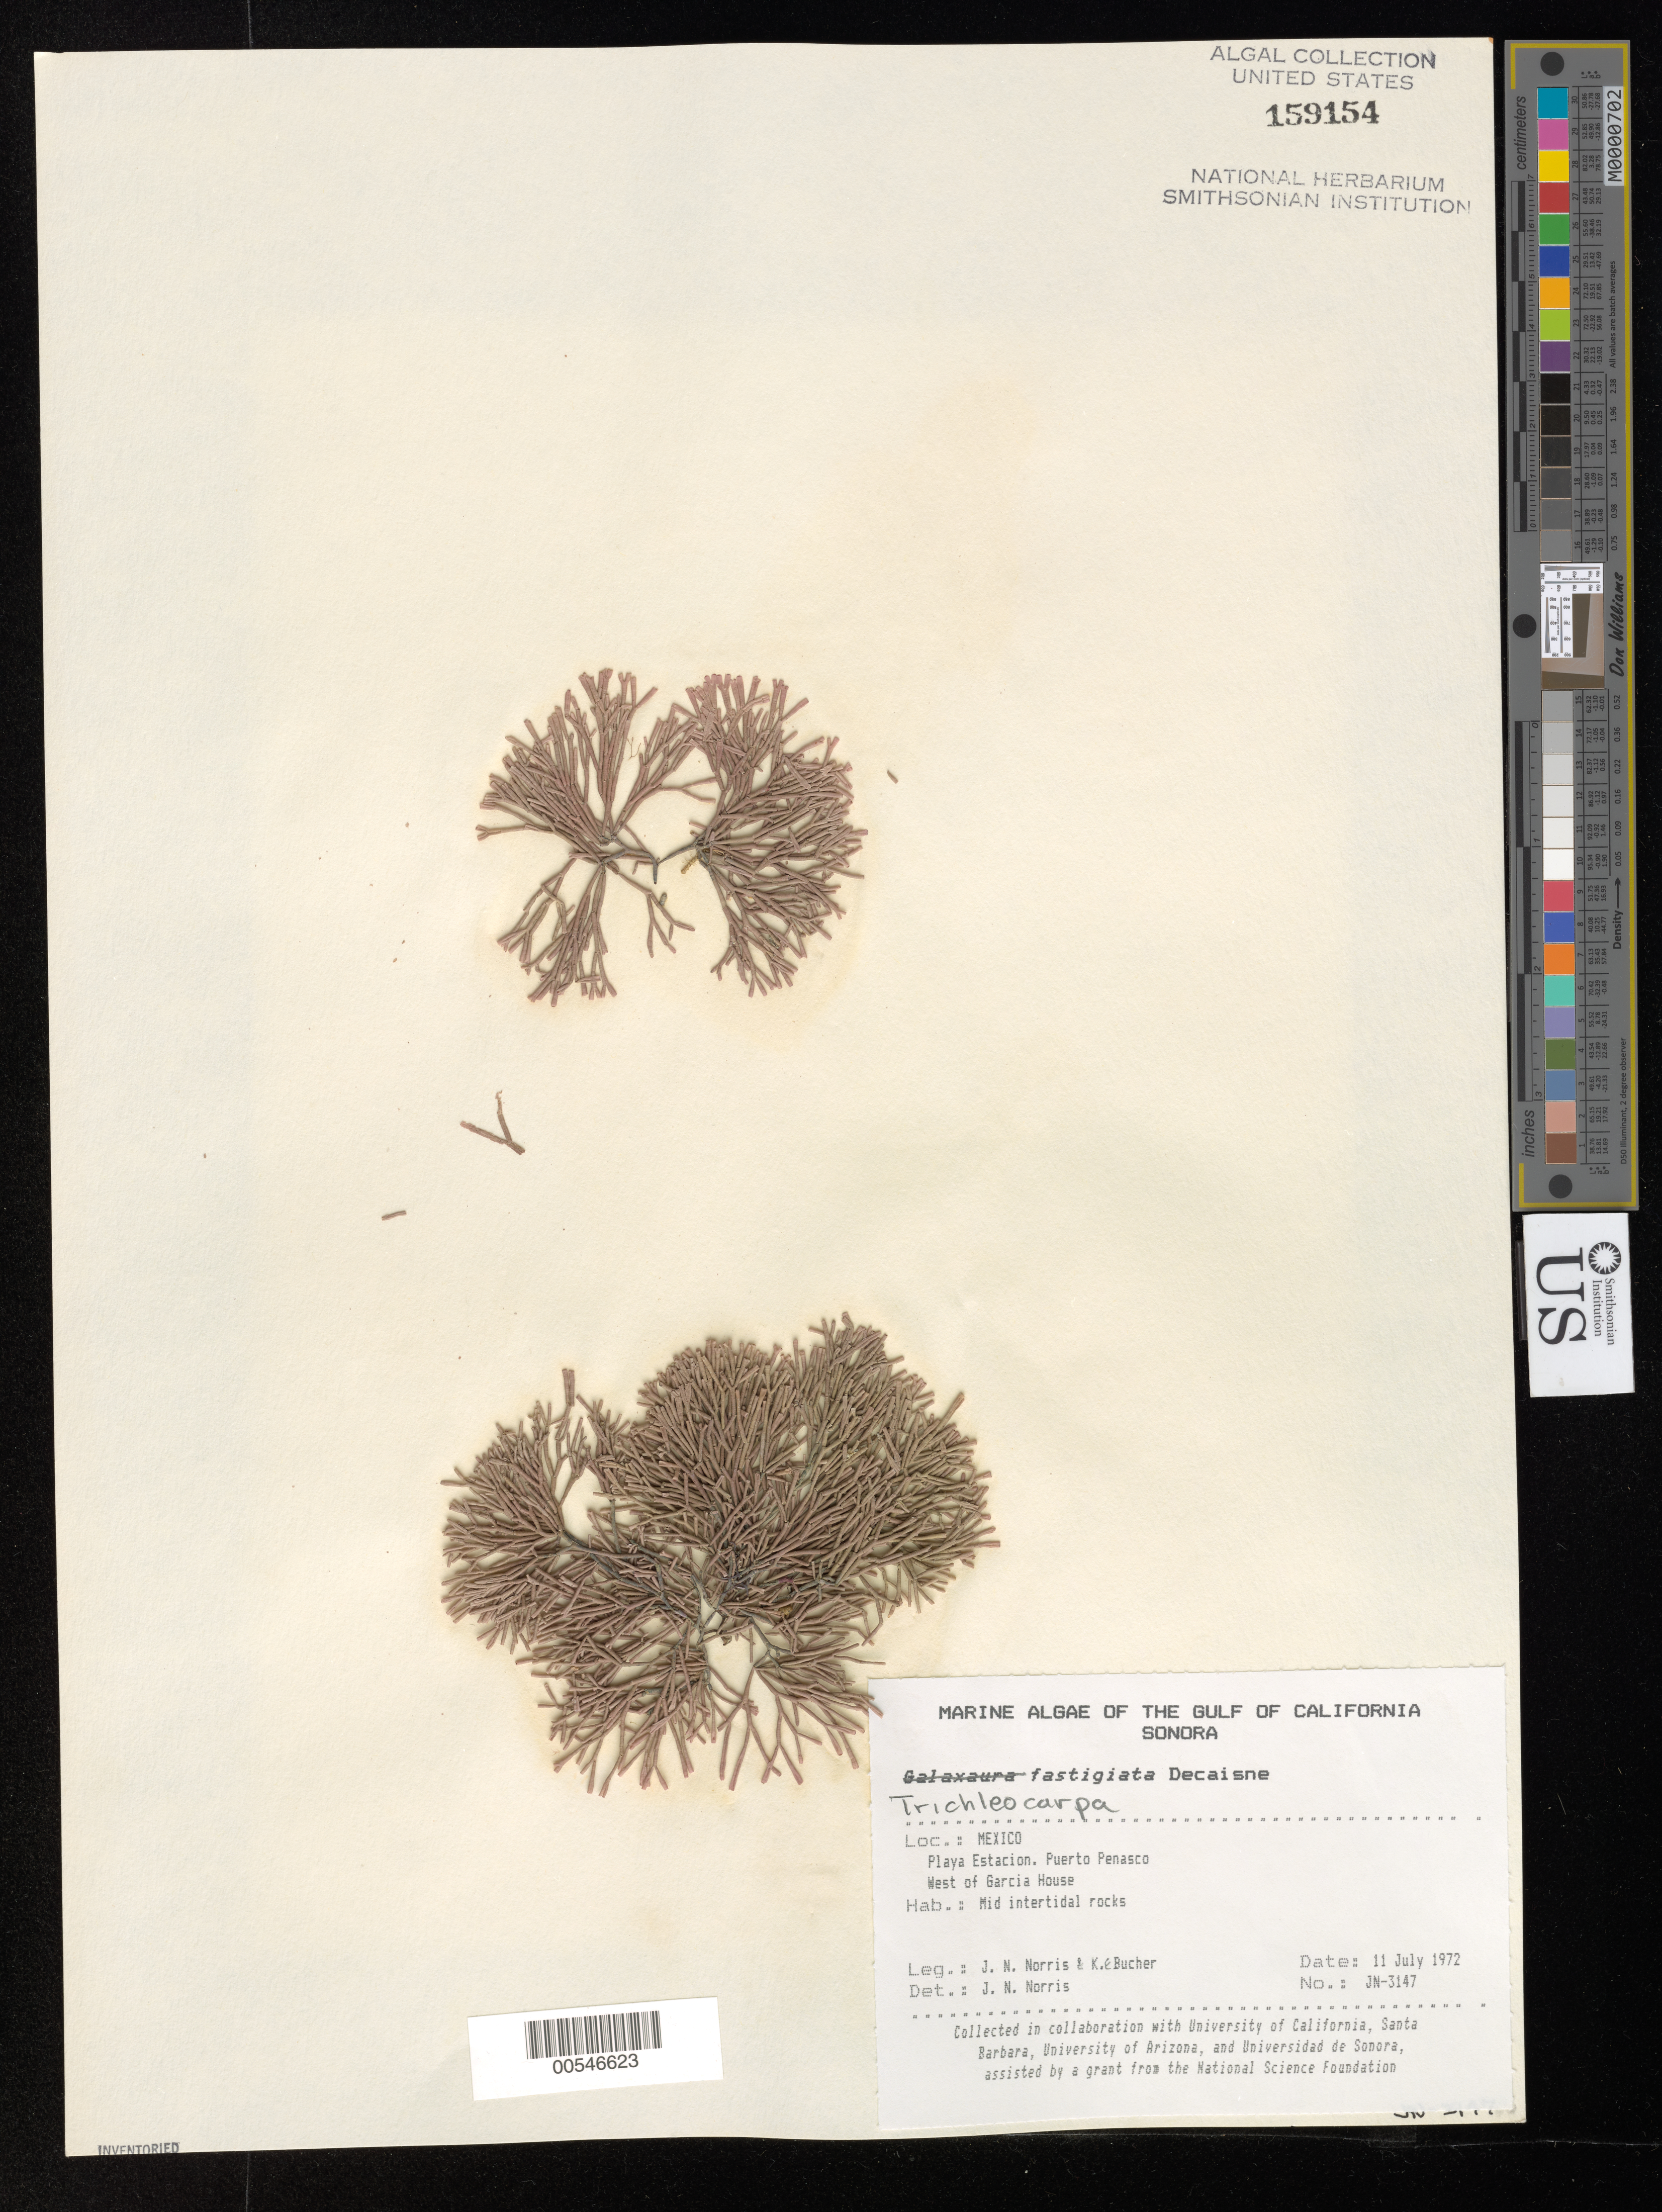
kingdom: Plantae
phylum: Rhodophyta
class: Florideophyceae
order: Nemaliales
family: Galaxauraceae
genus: Tricleocarpa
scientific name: Tricleocarpa fastigiata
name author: (Decne.) Huisman et al.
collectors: J. N. Norris & K. E. Bucher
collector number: JN-3147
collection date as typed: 11 Jul 1972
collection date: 1972-07-11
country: Mexico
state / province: Sonora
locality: Playa Estacion, Puerto Penasco, west of Garcia House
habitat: Mid intertidal rocks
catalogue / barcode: US 159154